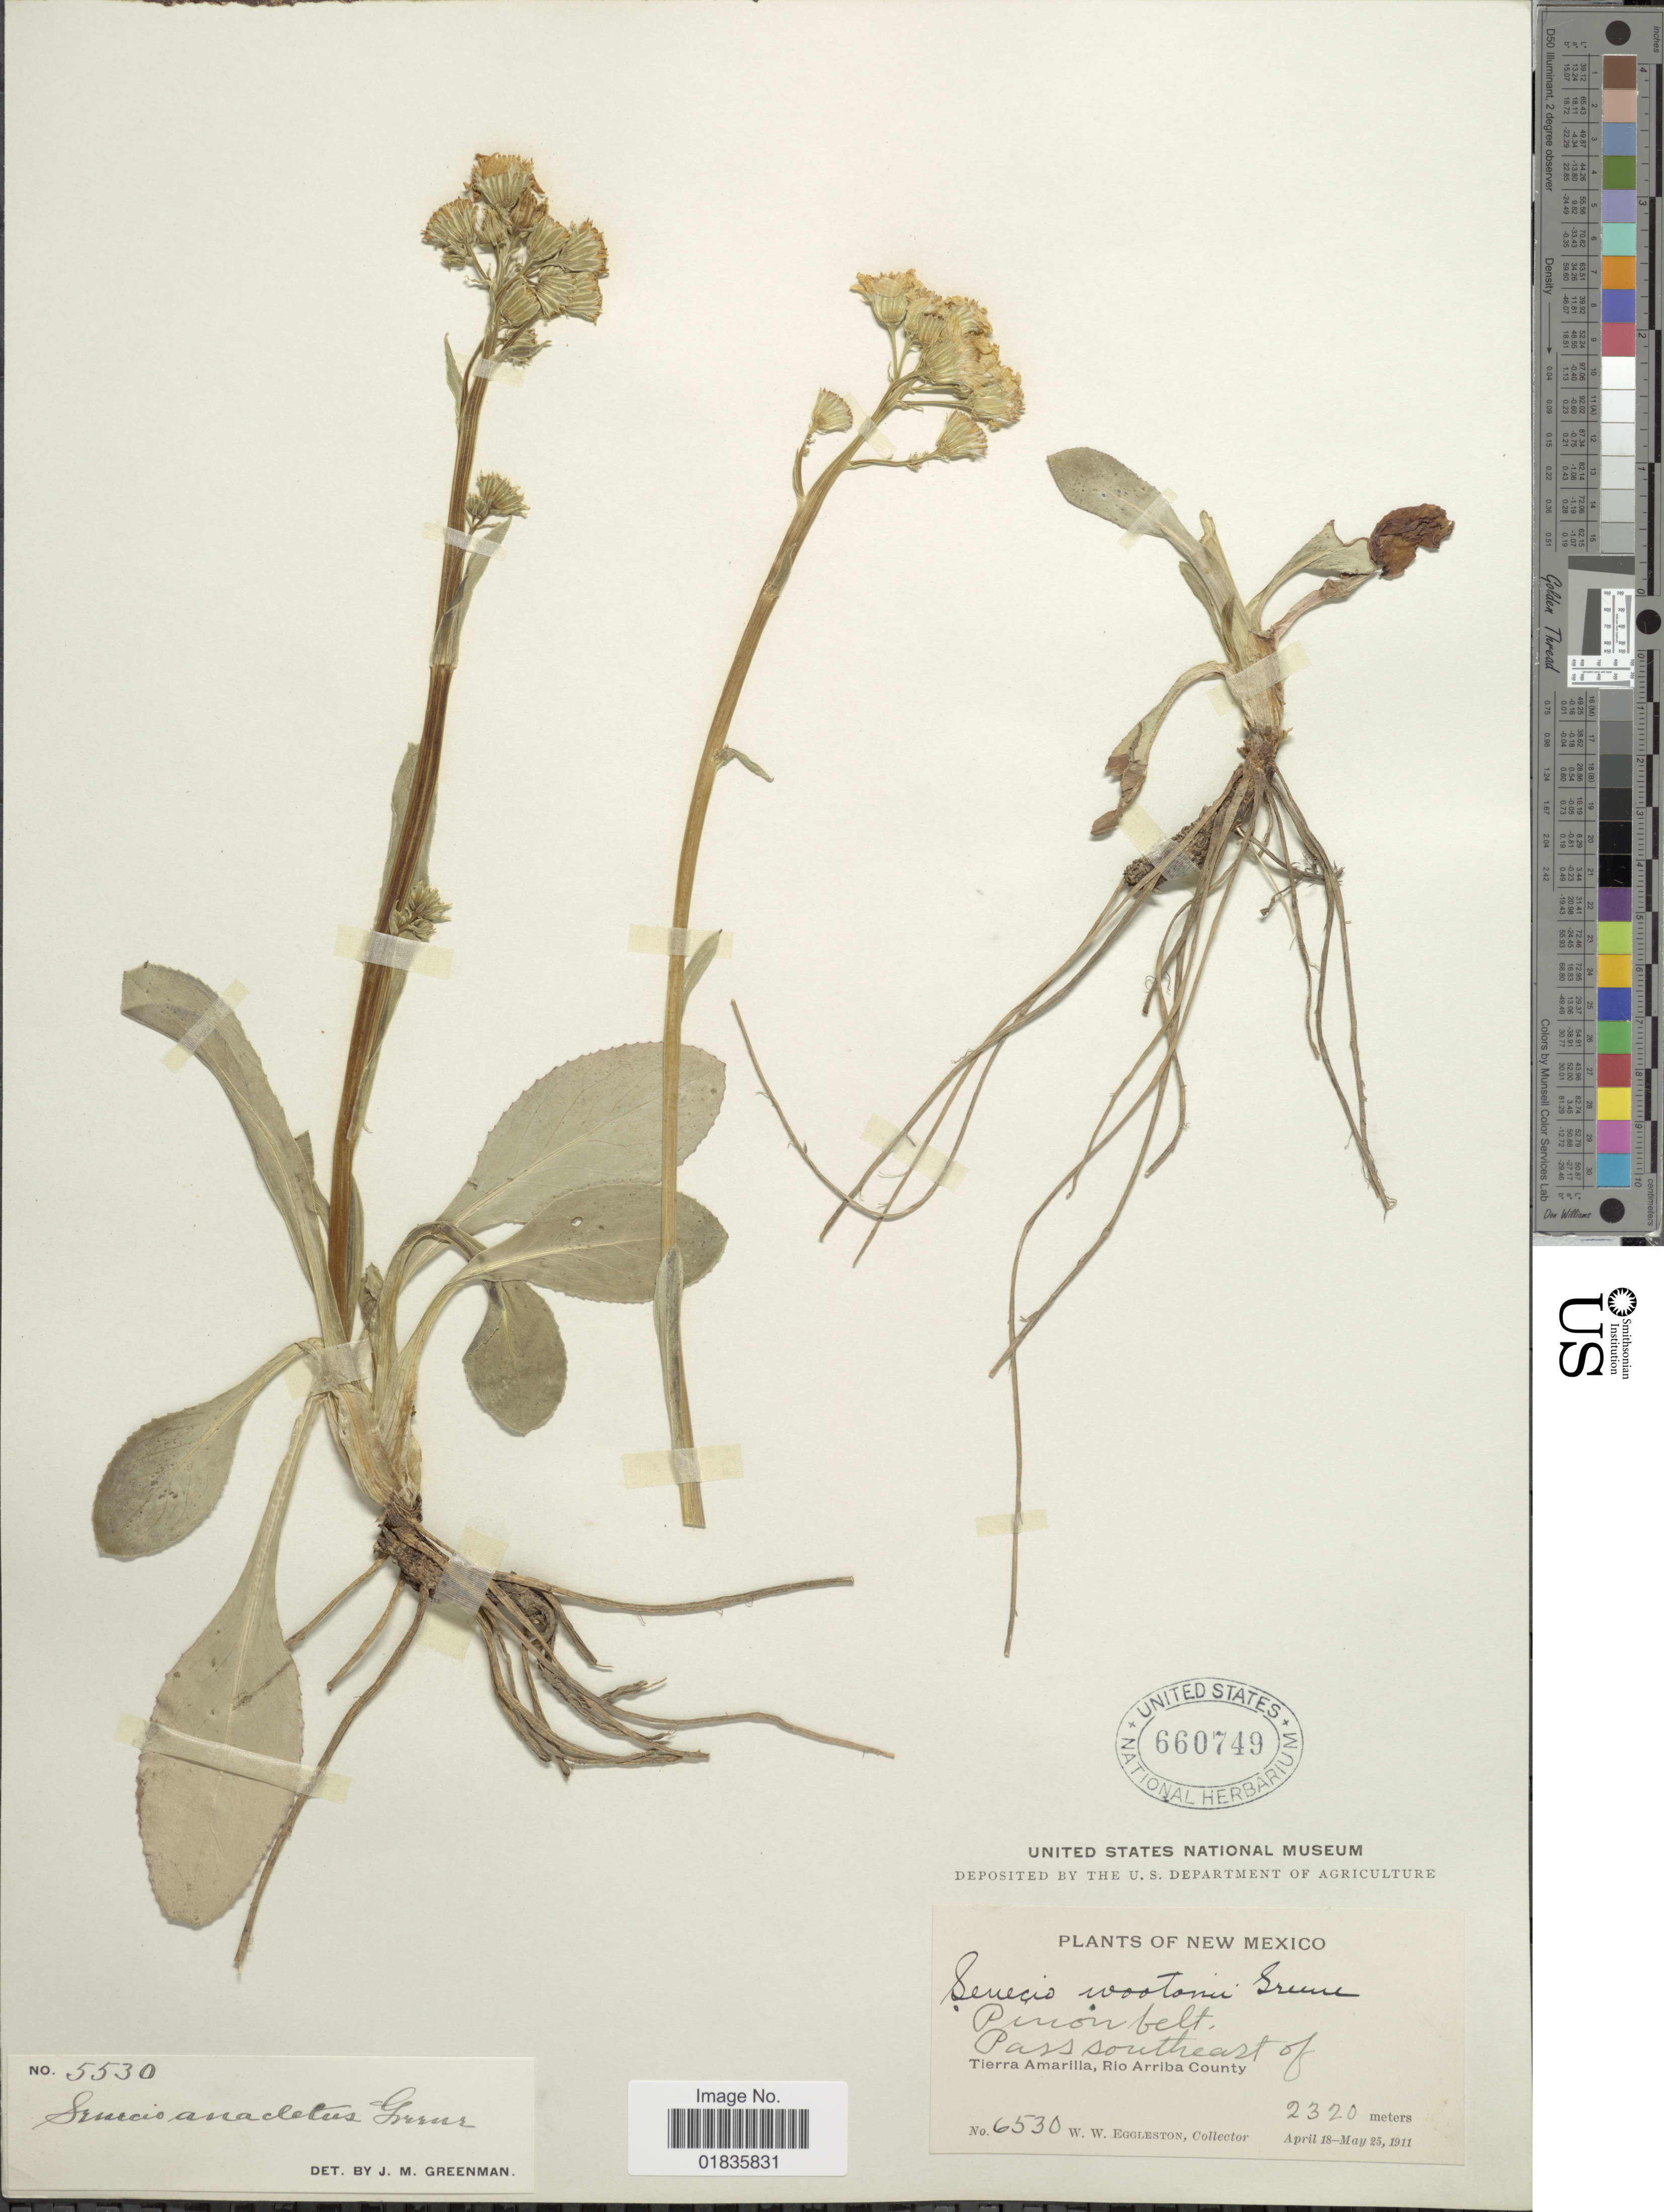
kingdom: Plantae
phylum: Tracheophyta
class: Magnoliopsida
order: Asterales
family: Asteraceae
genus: Senecio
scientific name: Senecio wootonii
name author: Greene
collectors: W. W. Eggleston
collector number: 6530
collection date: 1911-04-18/1911-05-25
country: United States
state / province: New Mexico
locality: Pinon belt, Pass southeast of Tierra Amarilla, Rio Arriba County.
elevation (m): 2320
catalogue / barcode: US 660749